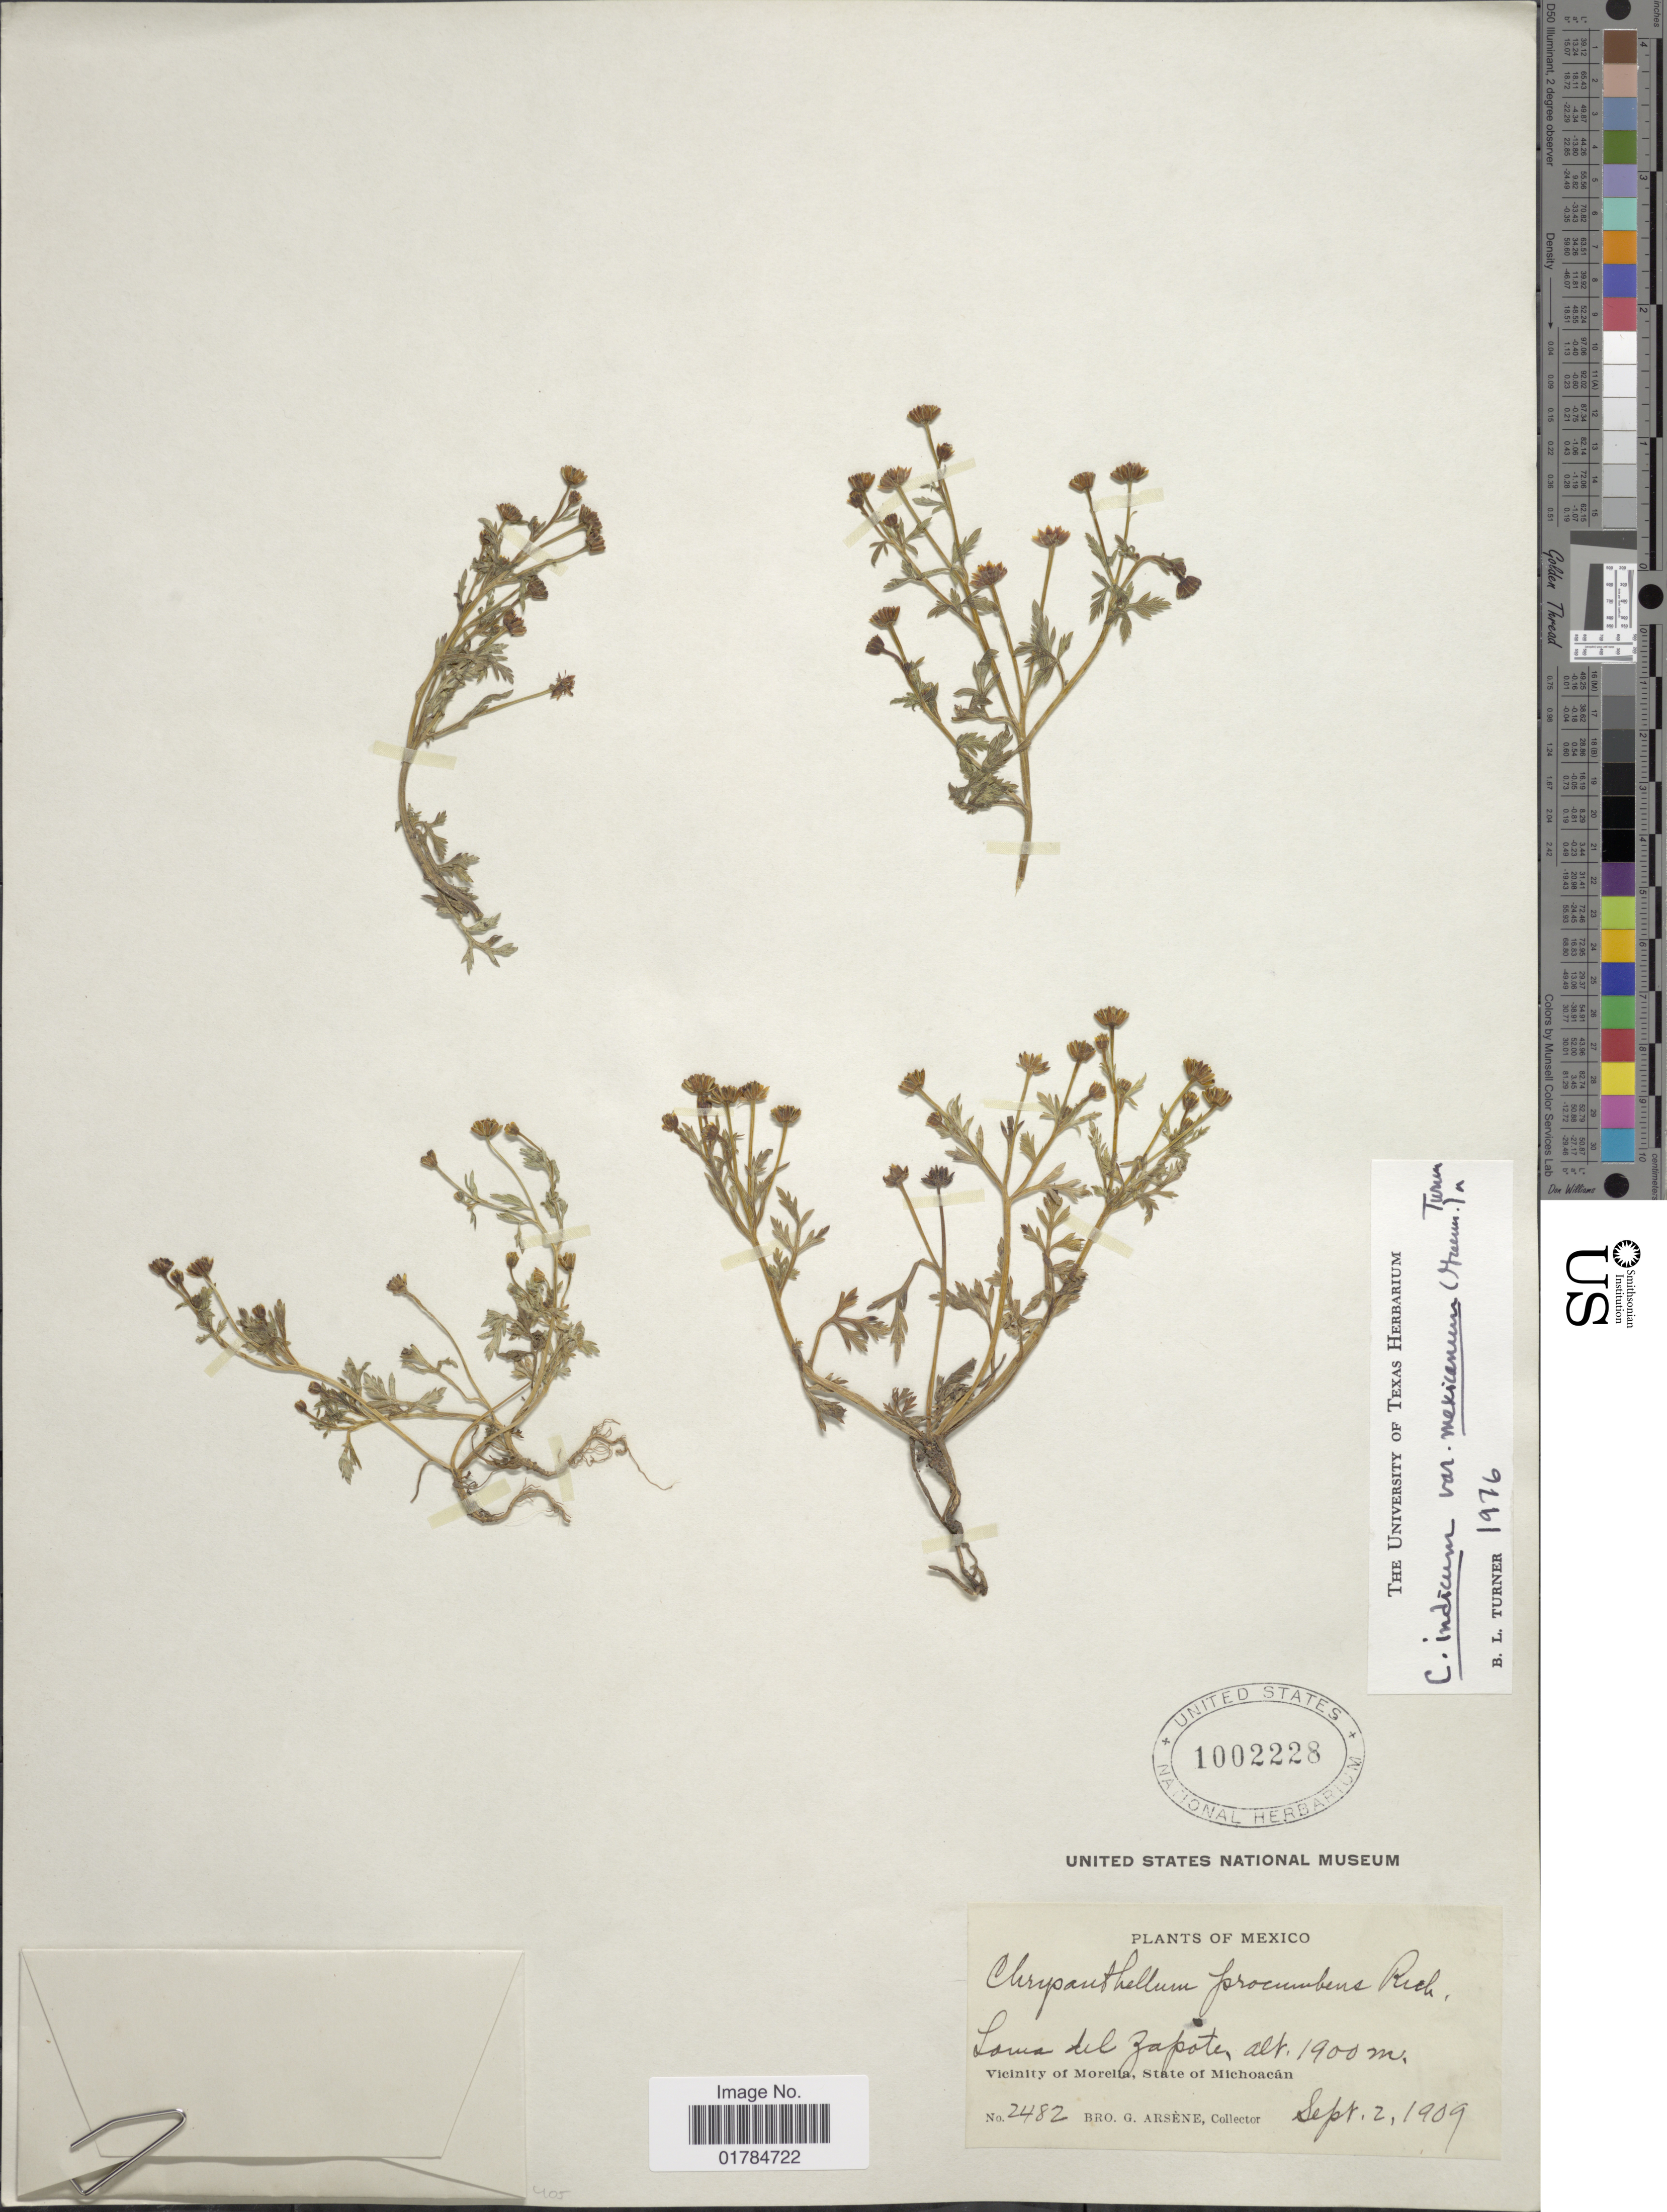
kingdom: Plantae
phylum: Tracheophyta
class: Magnoliopsida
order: Asterales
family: Asteraceae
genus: Chrysanthellum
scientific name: Chrysanthellum indicum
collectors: Bro. G. Arsène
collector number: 2482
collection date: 1909-09-02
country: Mexico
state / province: Michoacán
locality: Loma del Zapote, vicinity of Morelia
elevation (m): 1900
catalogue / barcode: US 1002228